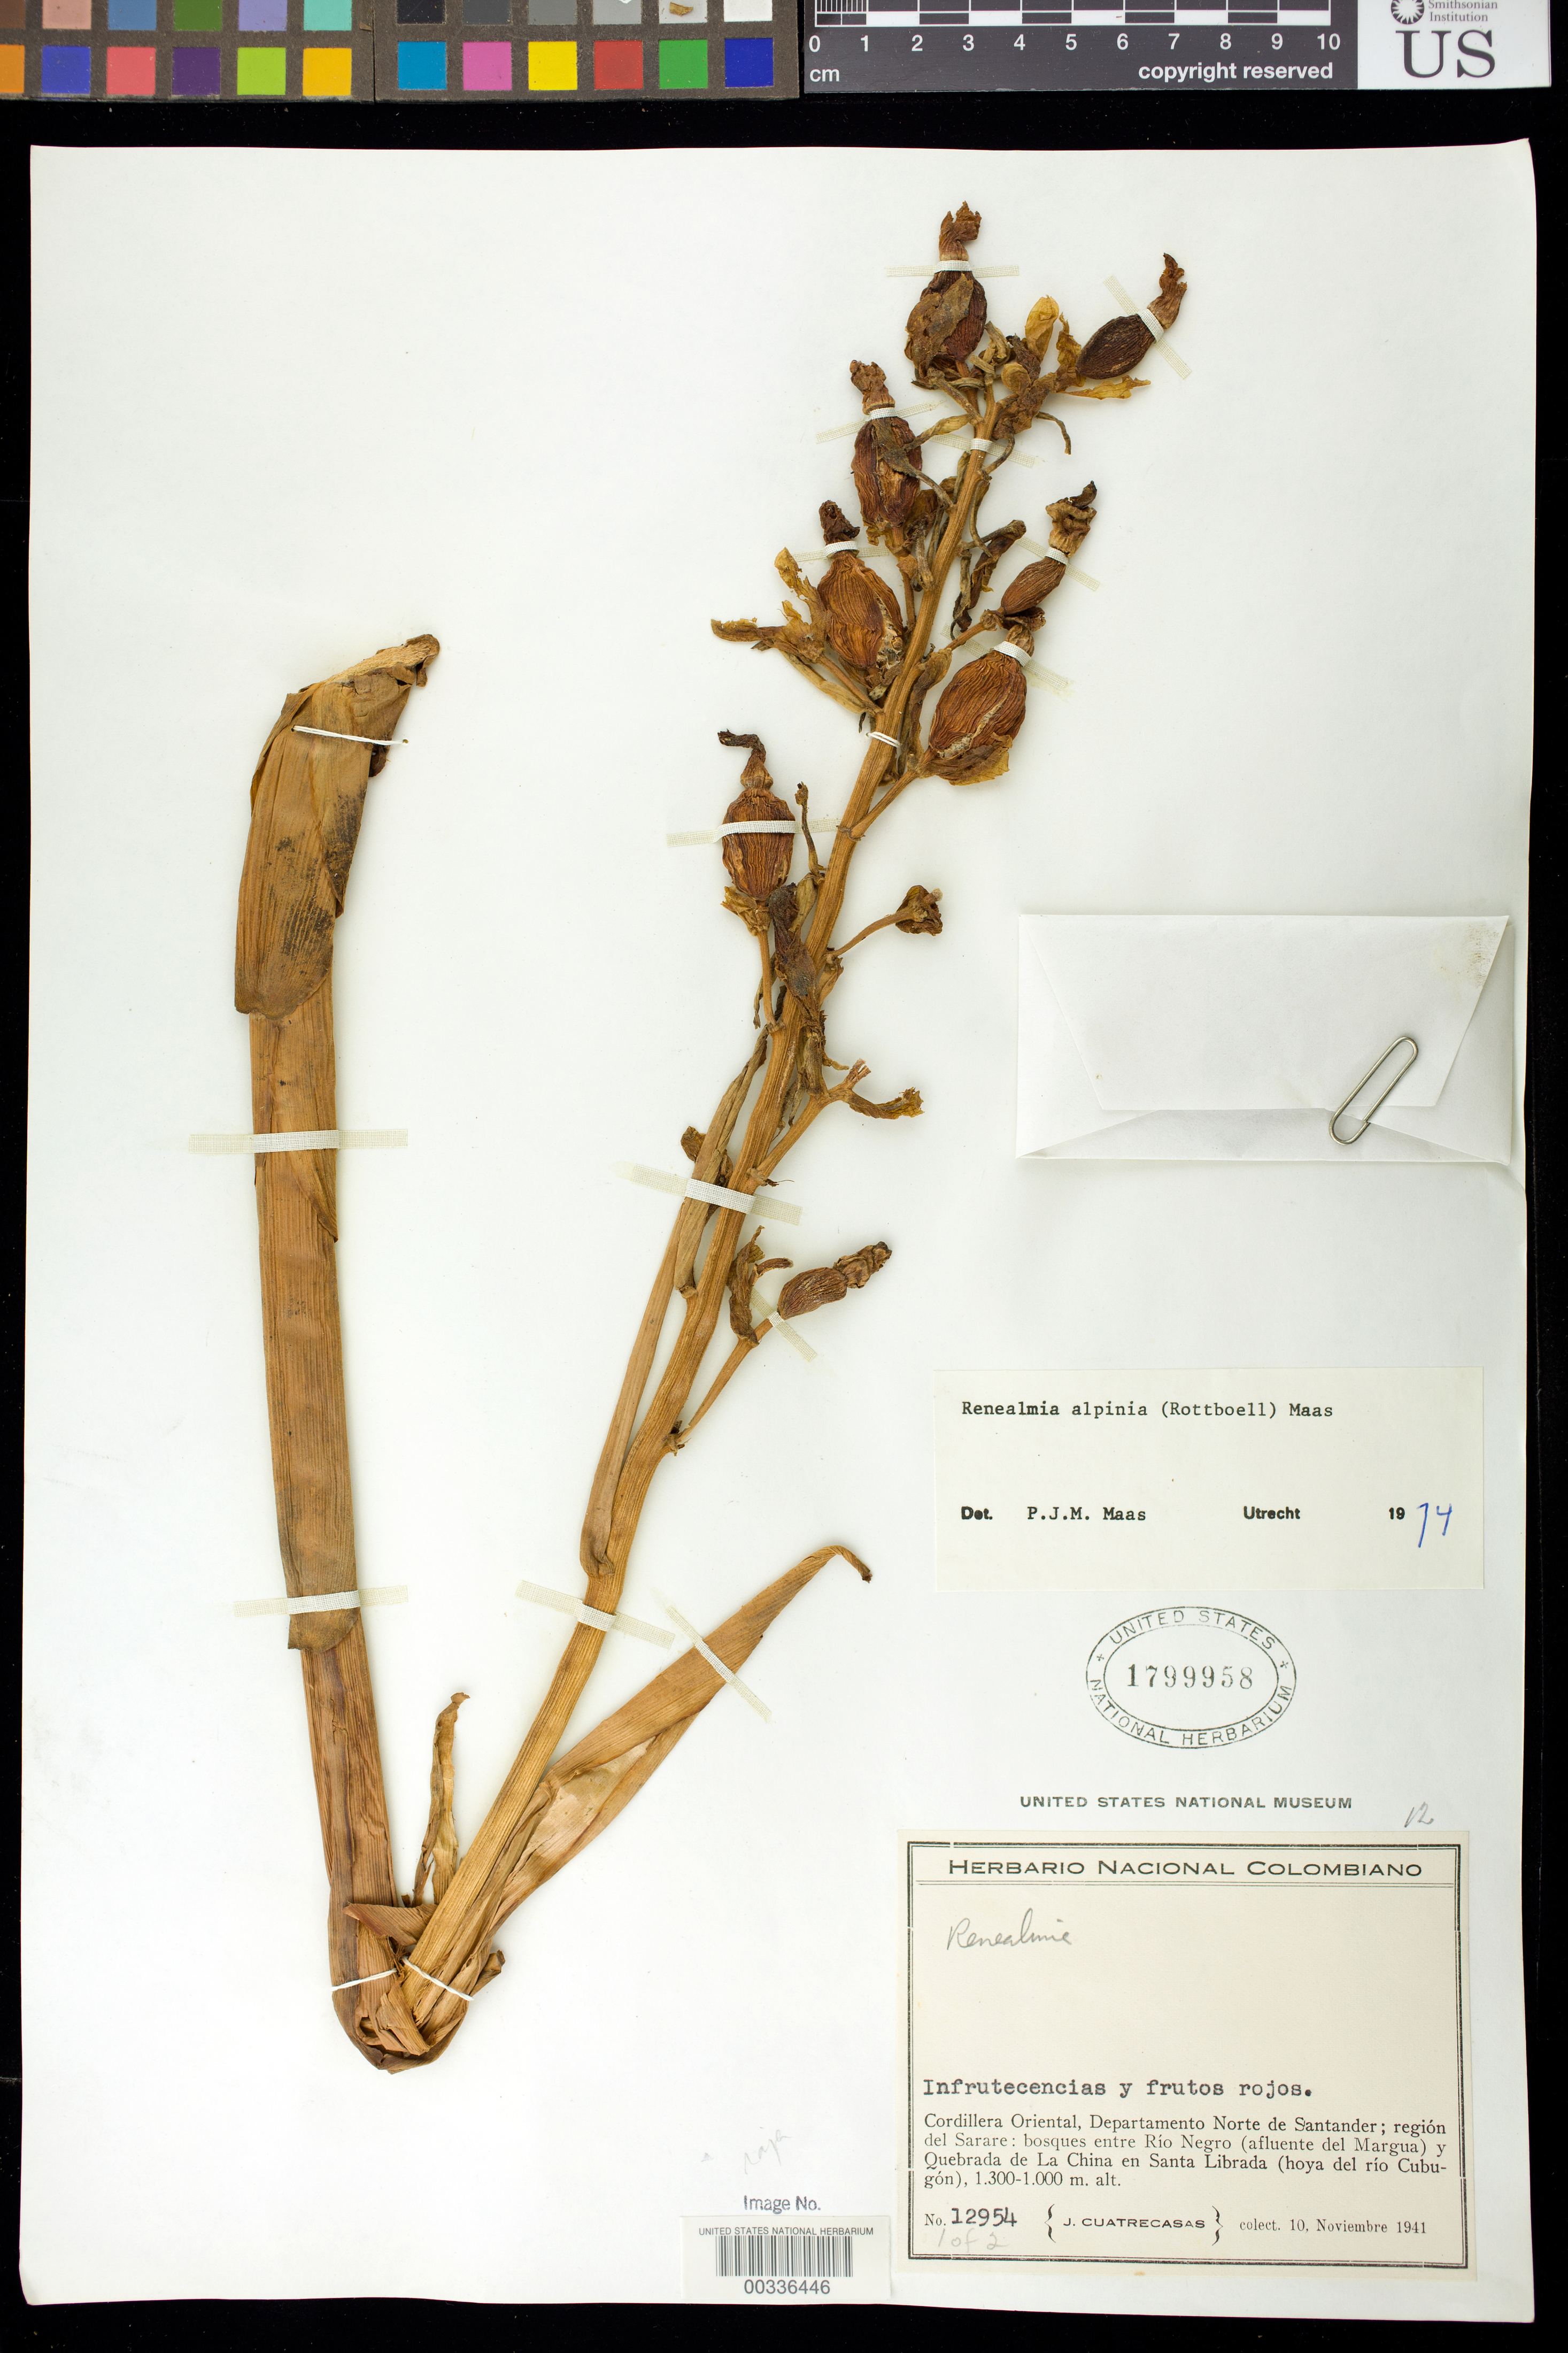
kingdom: Plantae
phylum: Tracheophyta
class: Liliopsida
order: Zingiberales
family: Zingiberaceae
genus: Renealmia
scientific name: Renealmia alpinia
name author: (Rottb.) Maas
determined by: Maas, Paul J. M.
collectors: J. Cuatrecasas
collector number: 12954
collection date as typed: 10 Nov 1941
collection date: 1941-11-10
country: Colombia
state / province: Norte de Santander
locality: Cordillera Oriental, region del Sarare, Bosques entre Rio Negro y Quebrada de la China en Santa Librada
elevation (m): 1000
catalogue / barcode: US 1799958